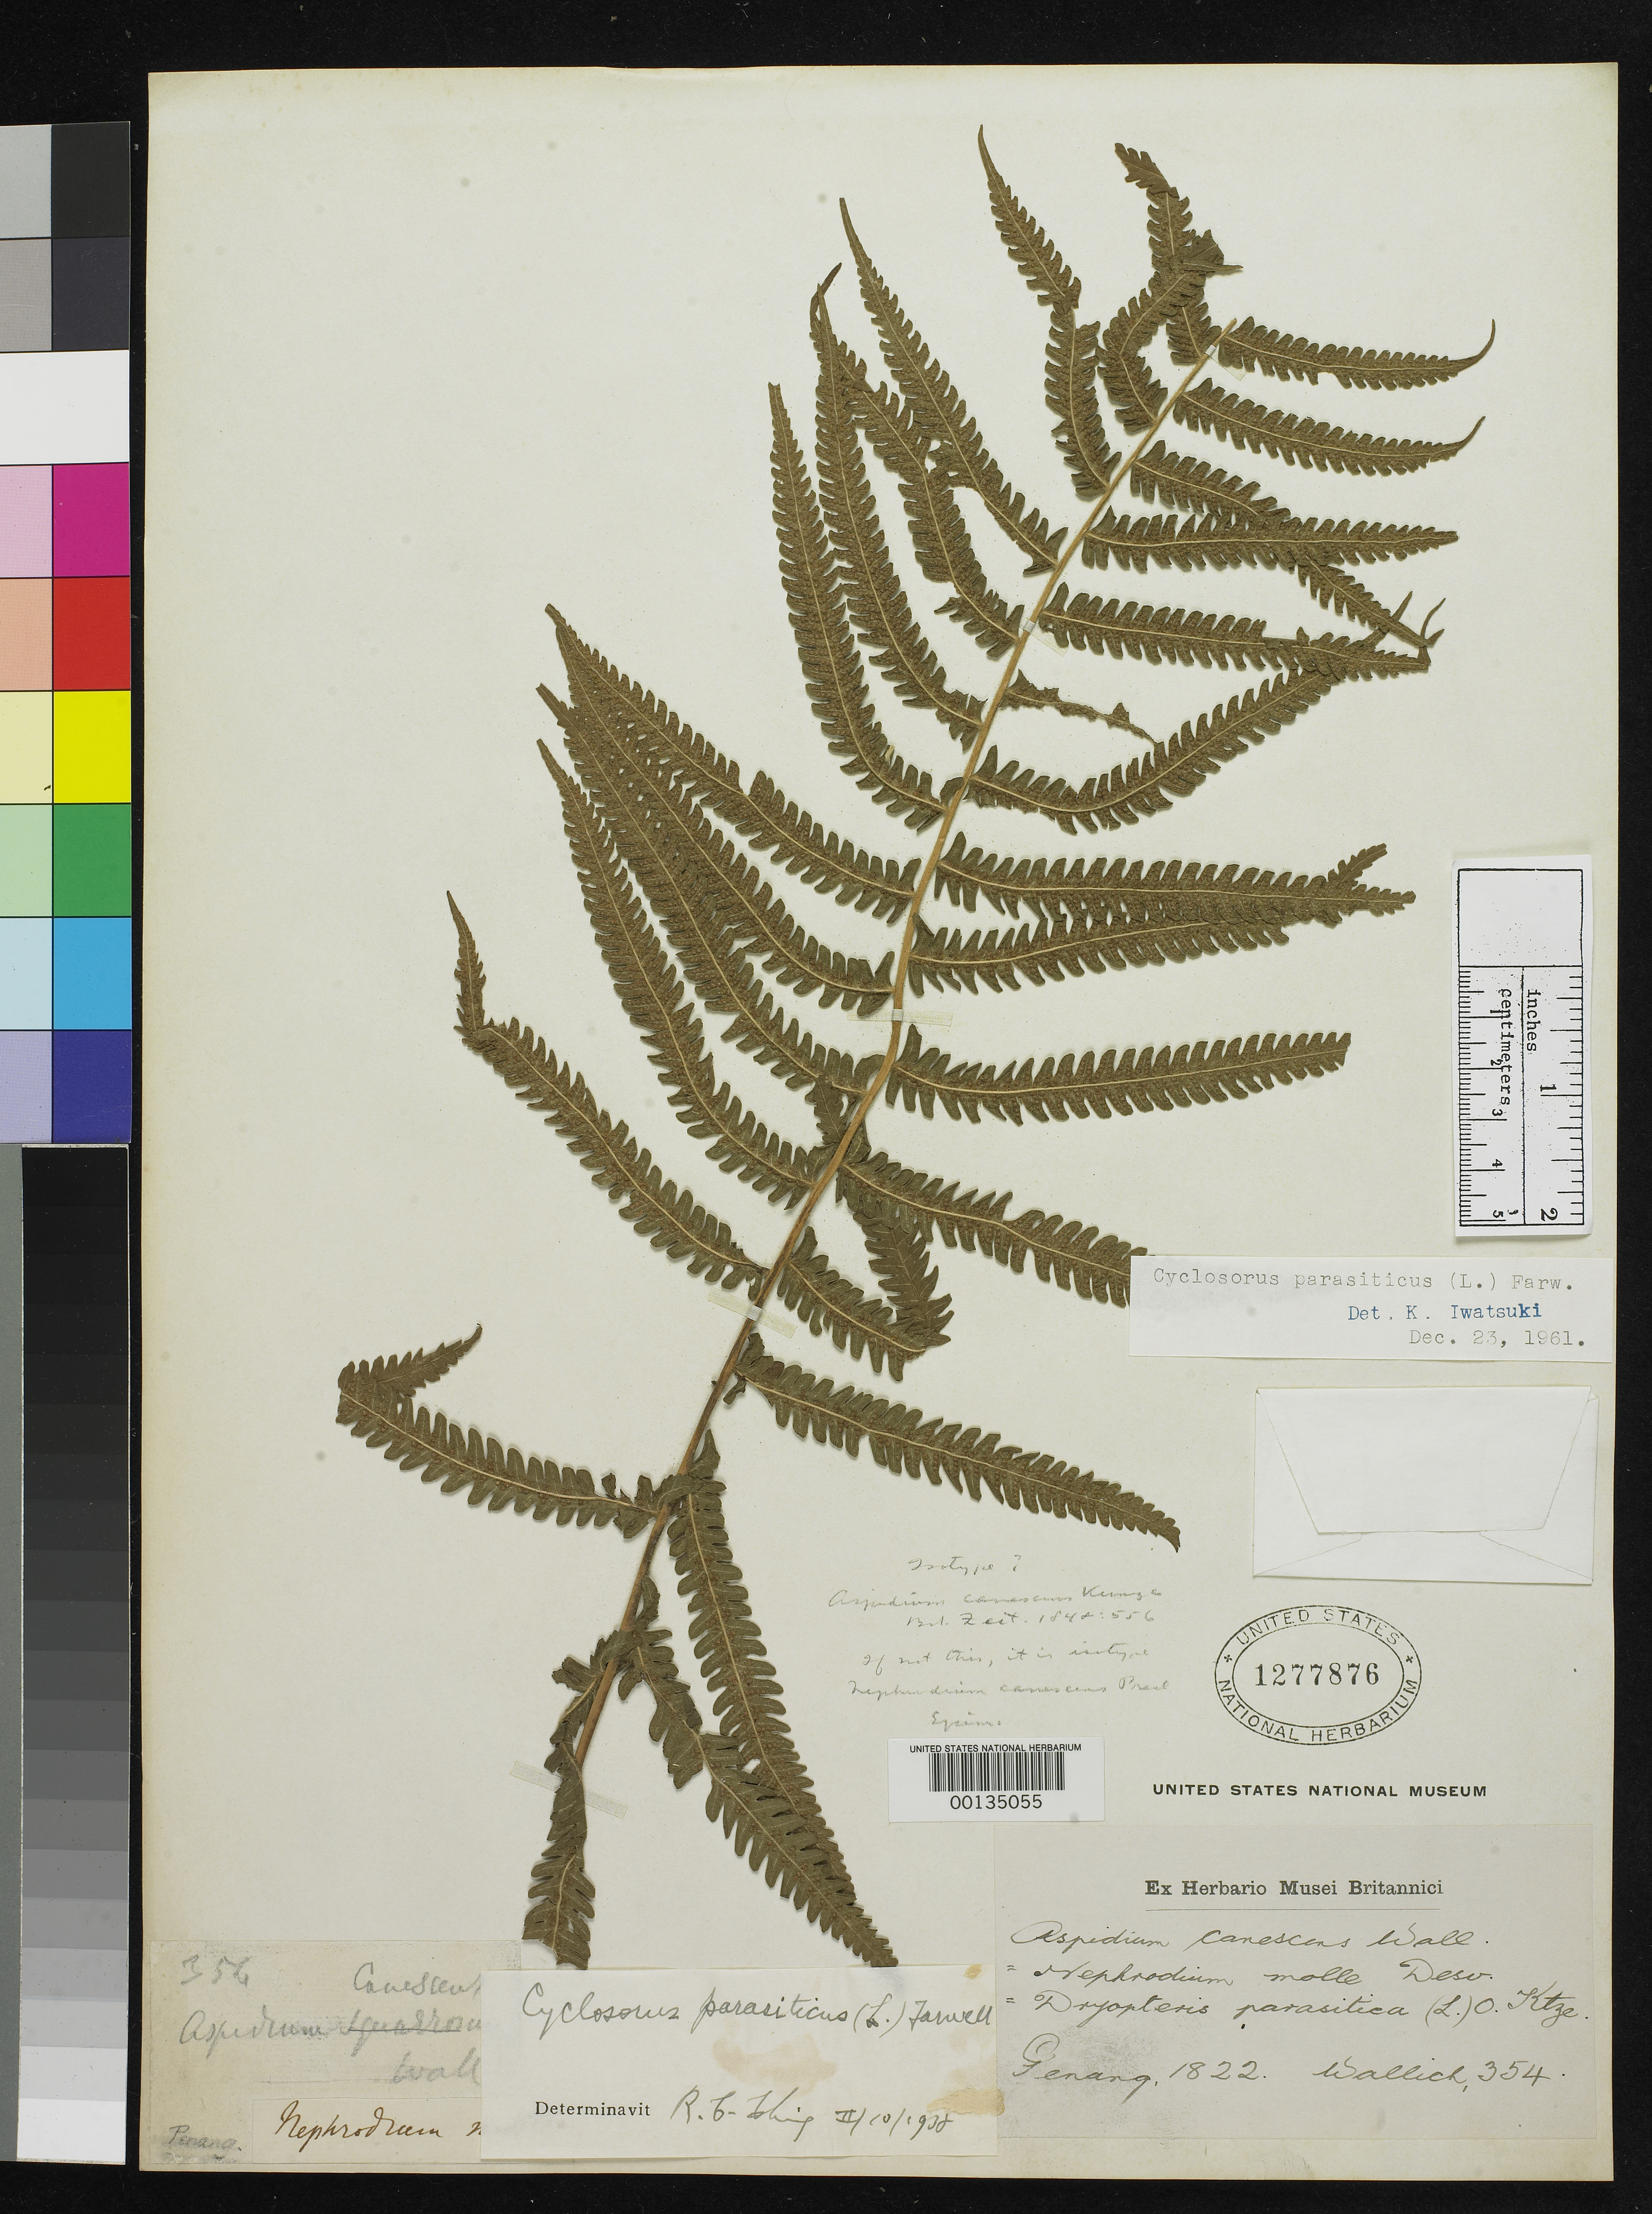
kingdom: Plantae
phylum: Tracheophyta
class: Polypodiopsida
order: Polypodiales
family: Tectariaceae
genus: Aspidium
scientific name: Aspidium canescens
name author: Kunze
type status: Type Collection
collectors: N. Wallich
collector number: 354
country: Malaysia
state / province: Pulau Pinang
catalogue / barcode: US 1277876